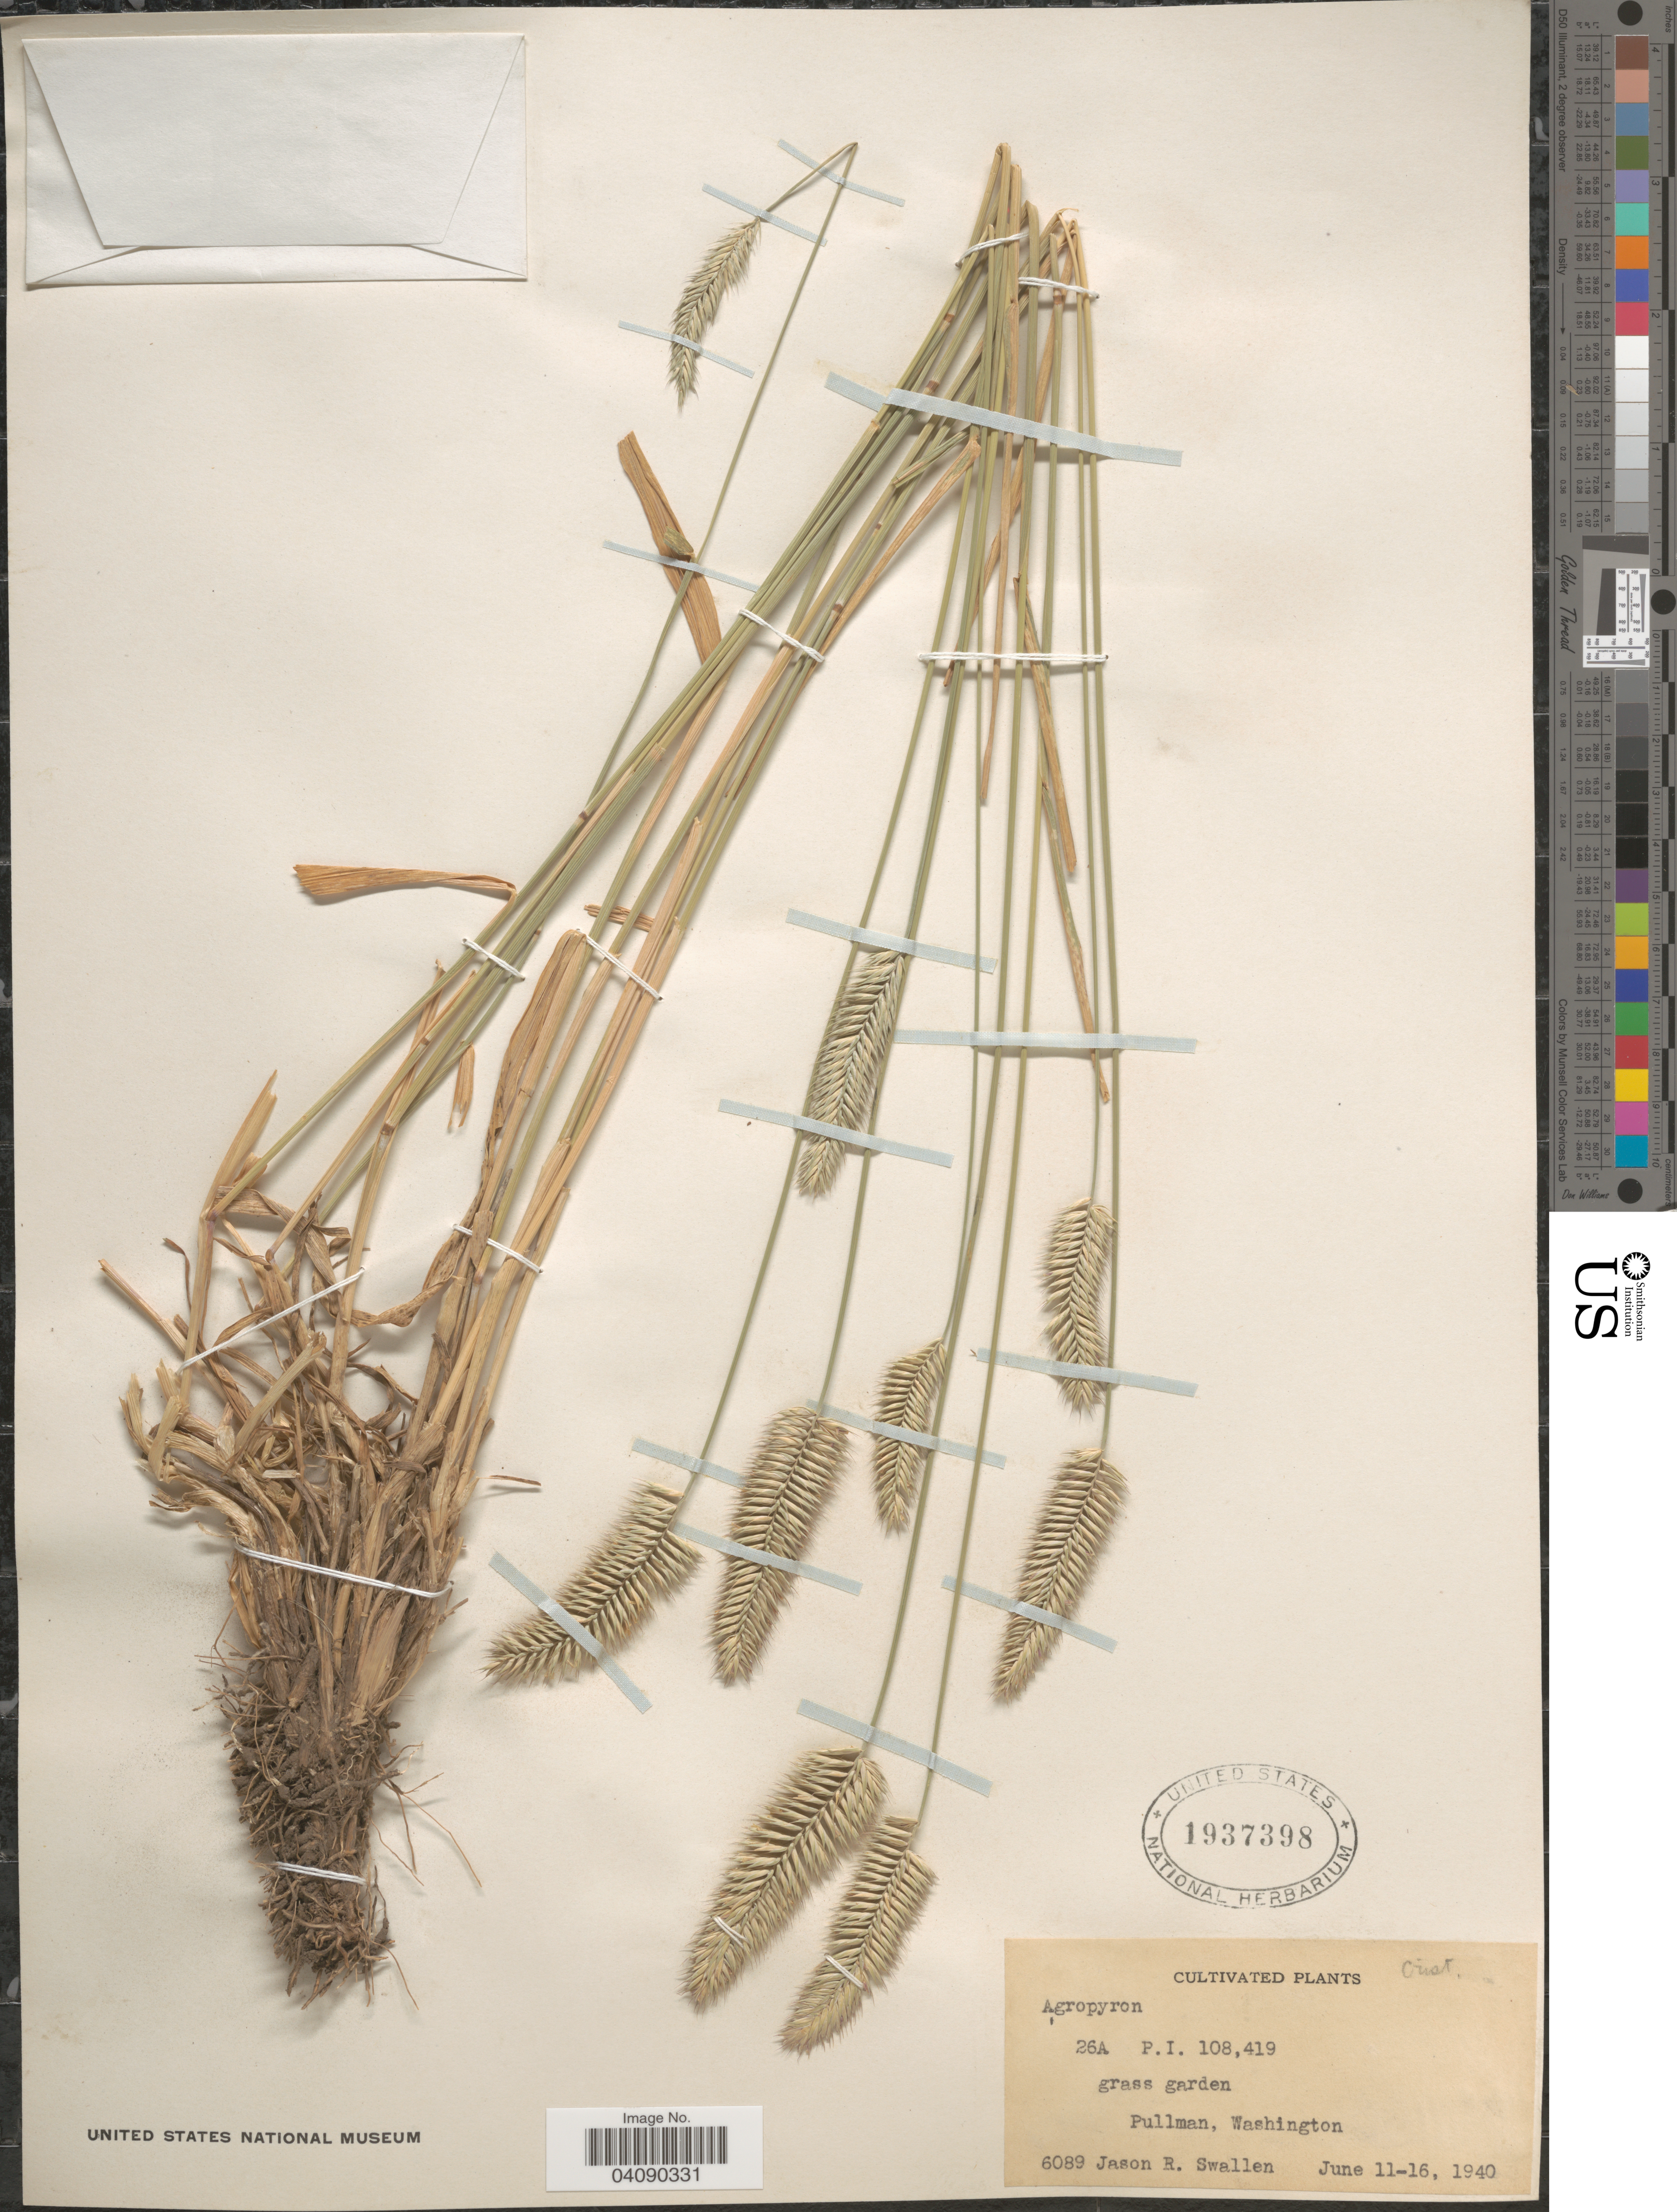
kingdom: Plantae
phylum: Tracheophyta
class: Liliopsida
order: Poales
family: Poaceae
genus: Agropyron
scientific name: Agropyron cristatum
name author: (L.) Gaertn.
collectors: J. R. Swallen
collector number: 6089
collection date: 1940-06-11/1940-06-16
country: United States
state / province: Washington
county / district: Whitman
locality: Grass garden, Pullman.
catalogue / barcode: US 1937398